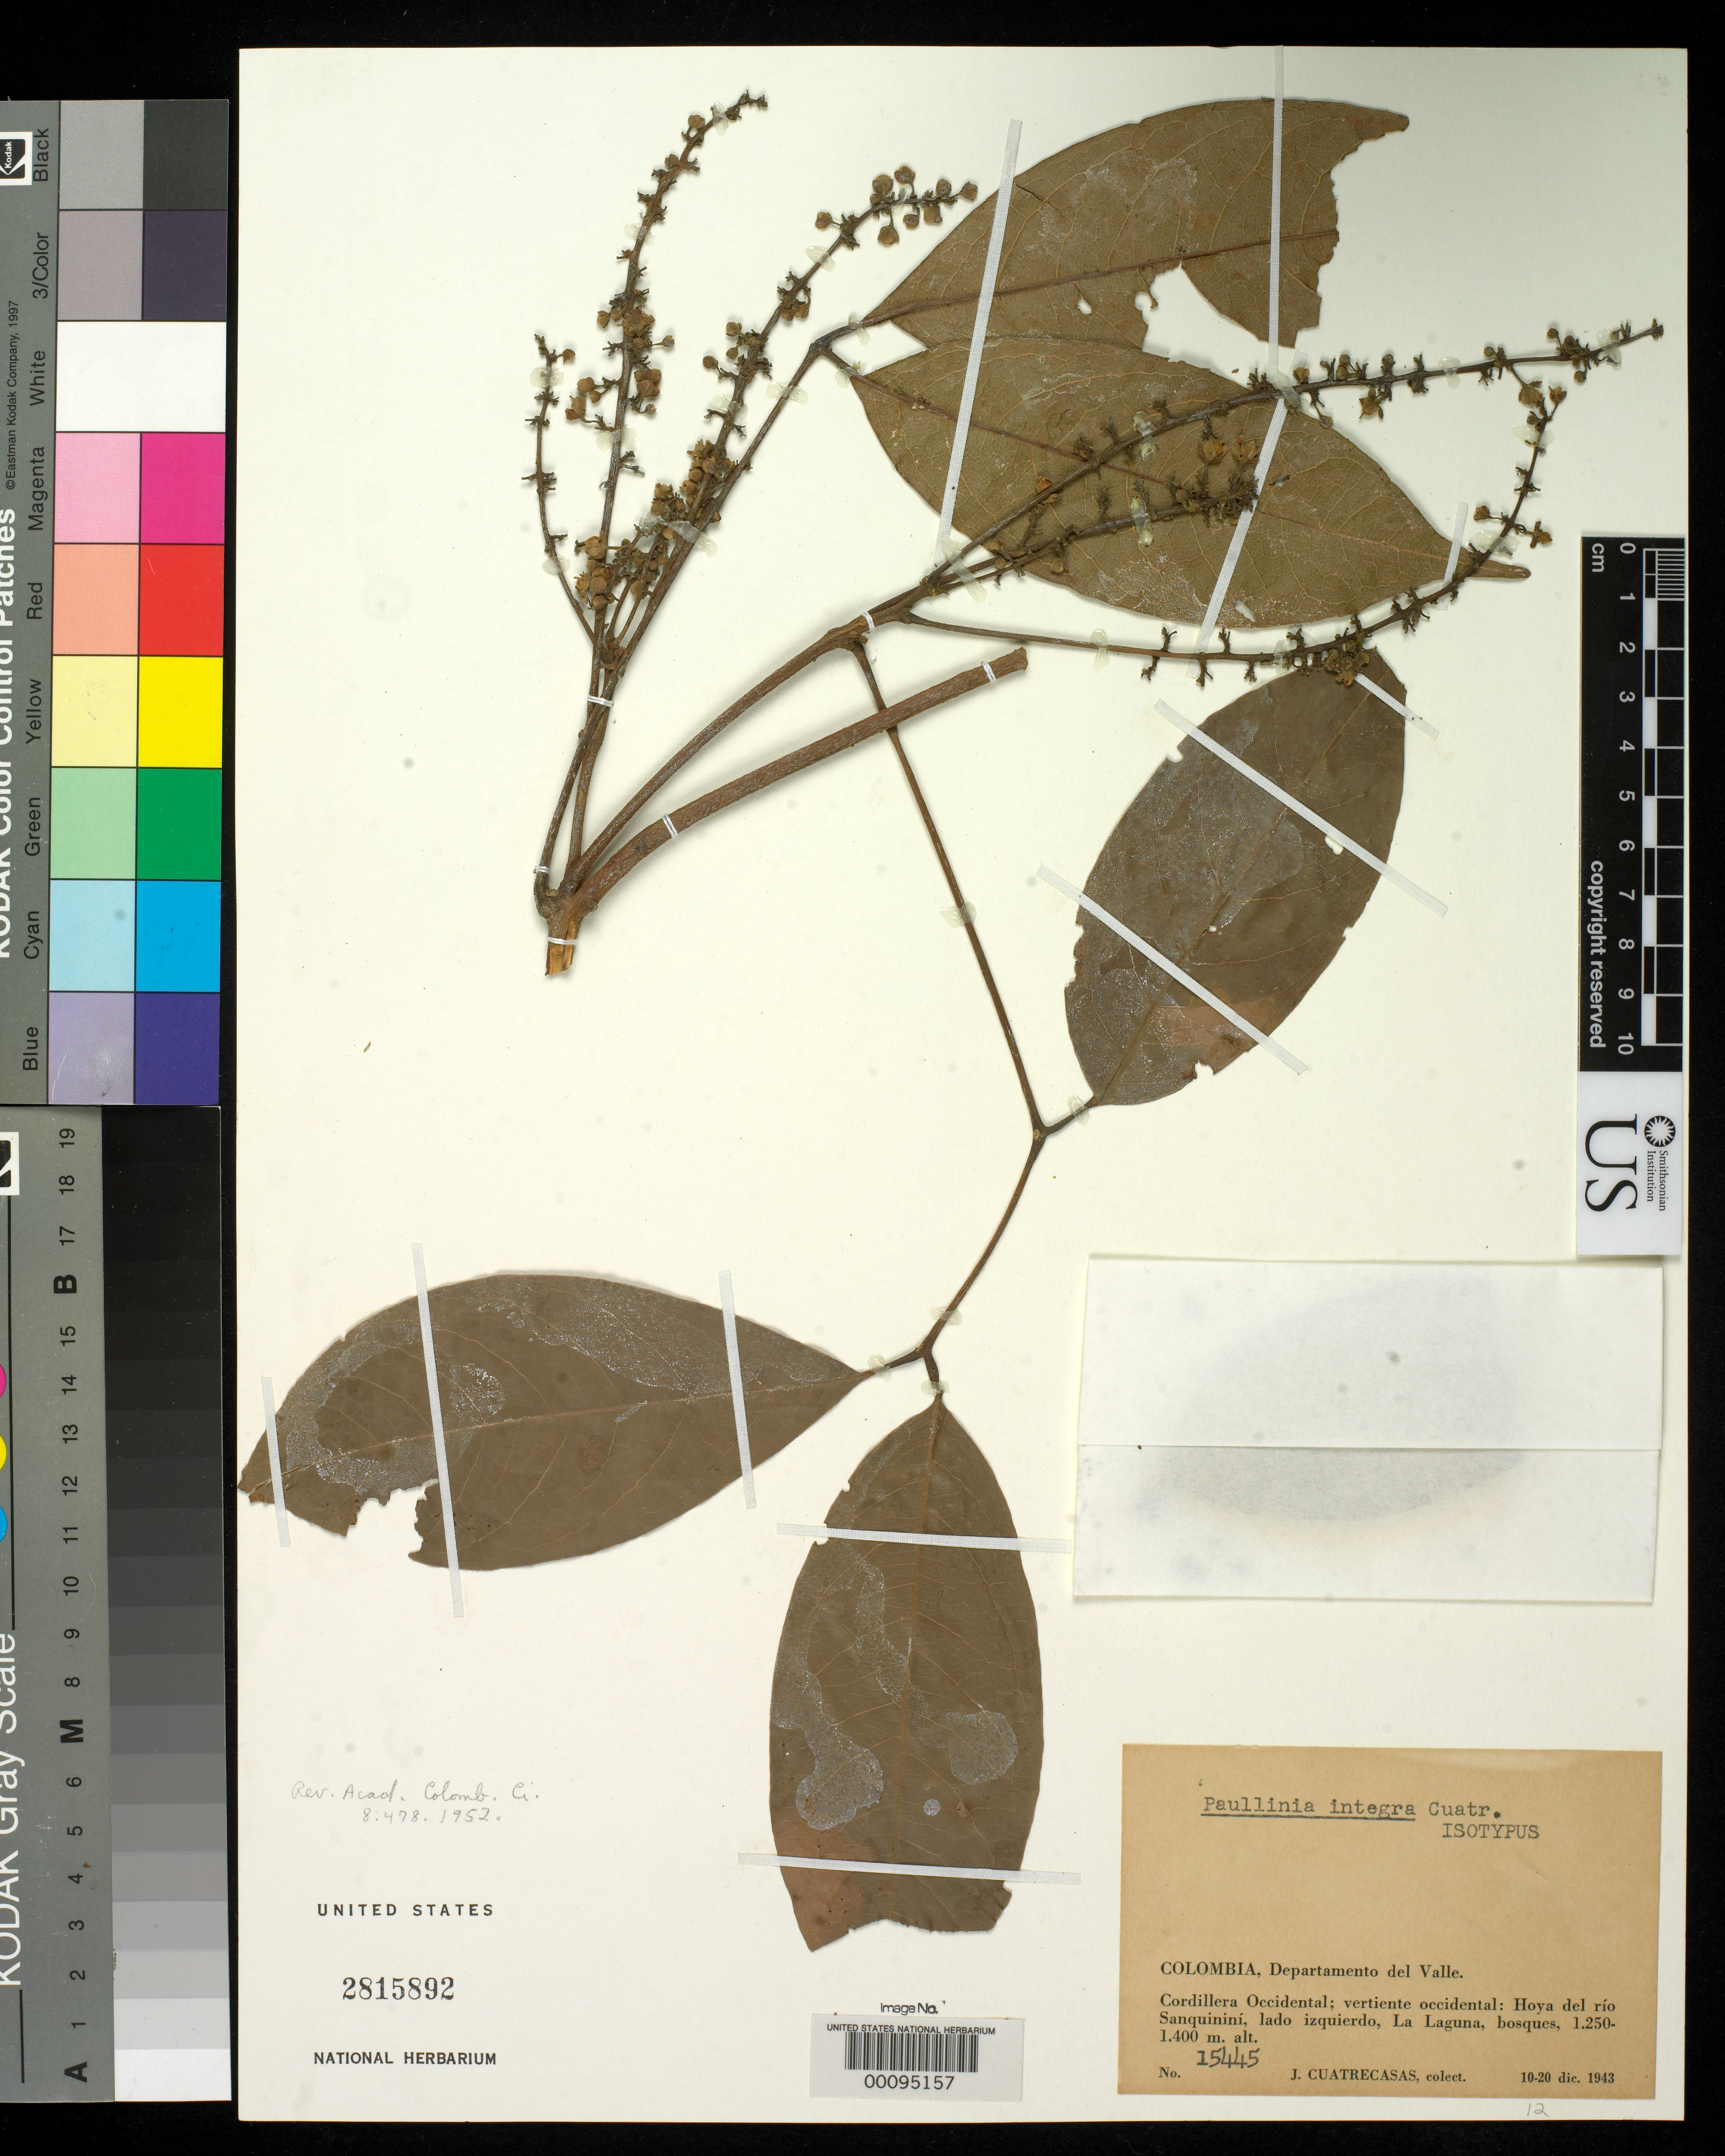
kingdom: Plantae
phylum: Tracheophyta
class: Magnoliopsida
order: Sapindales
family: Sapindaceae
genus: Paullinia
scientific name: Paullinia integra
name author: Cuatrec.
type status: Isotype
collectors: J. Cuatrecasas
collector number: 15445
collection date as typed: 12 Dec 1943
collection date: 1943-12-12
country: Colombia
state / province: Valle del Cauca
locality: Hoya del Rio San Juniquin La Laguna.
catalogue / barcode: US 2815892